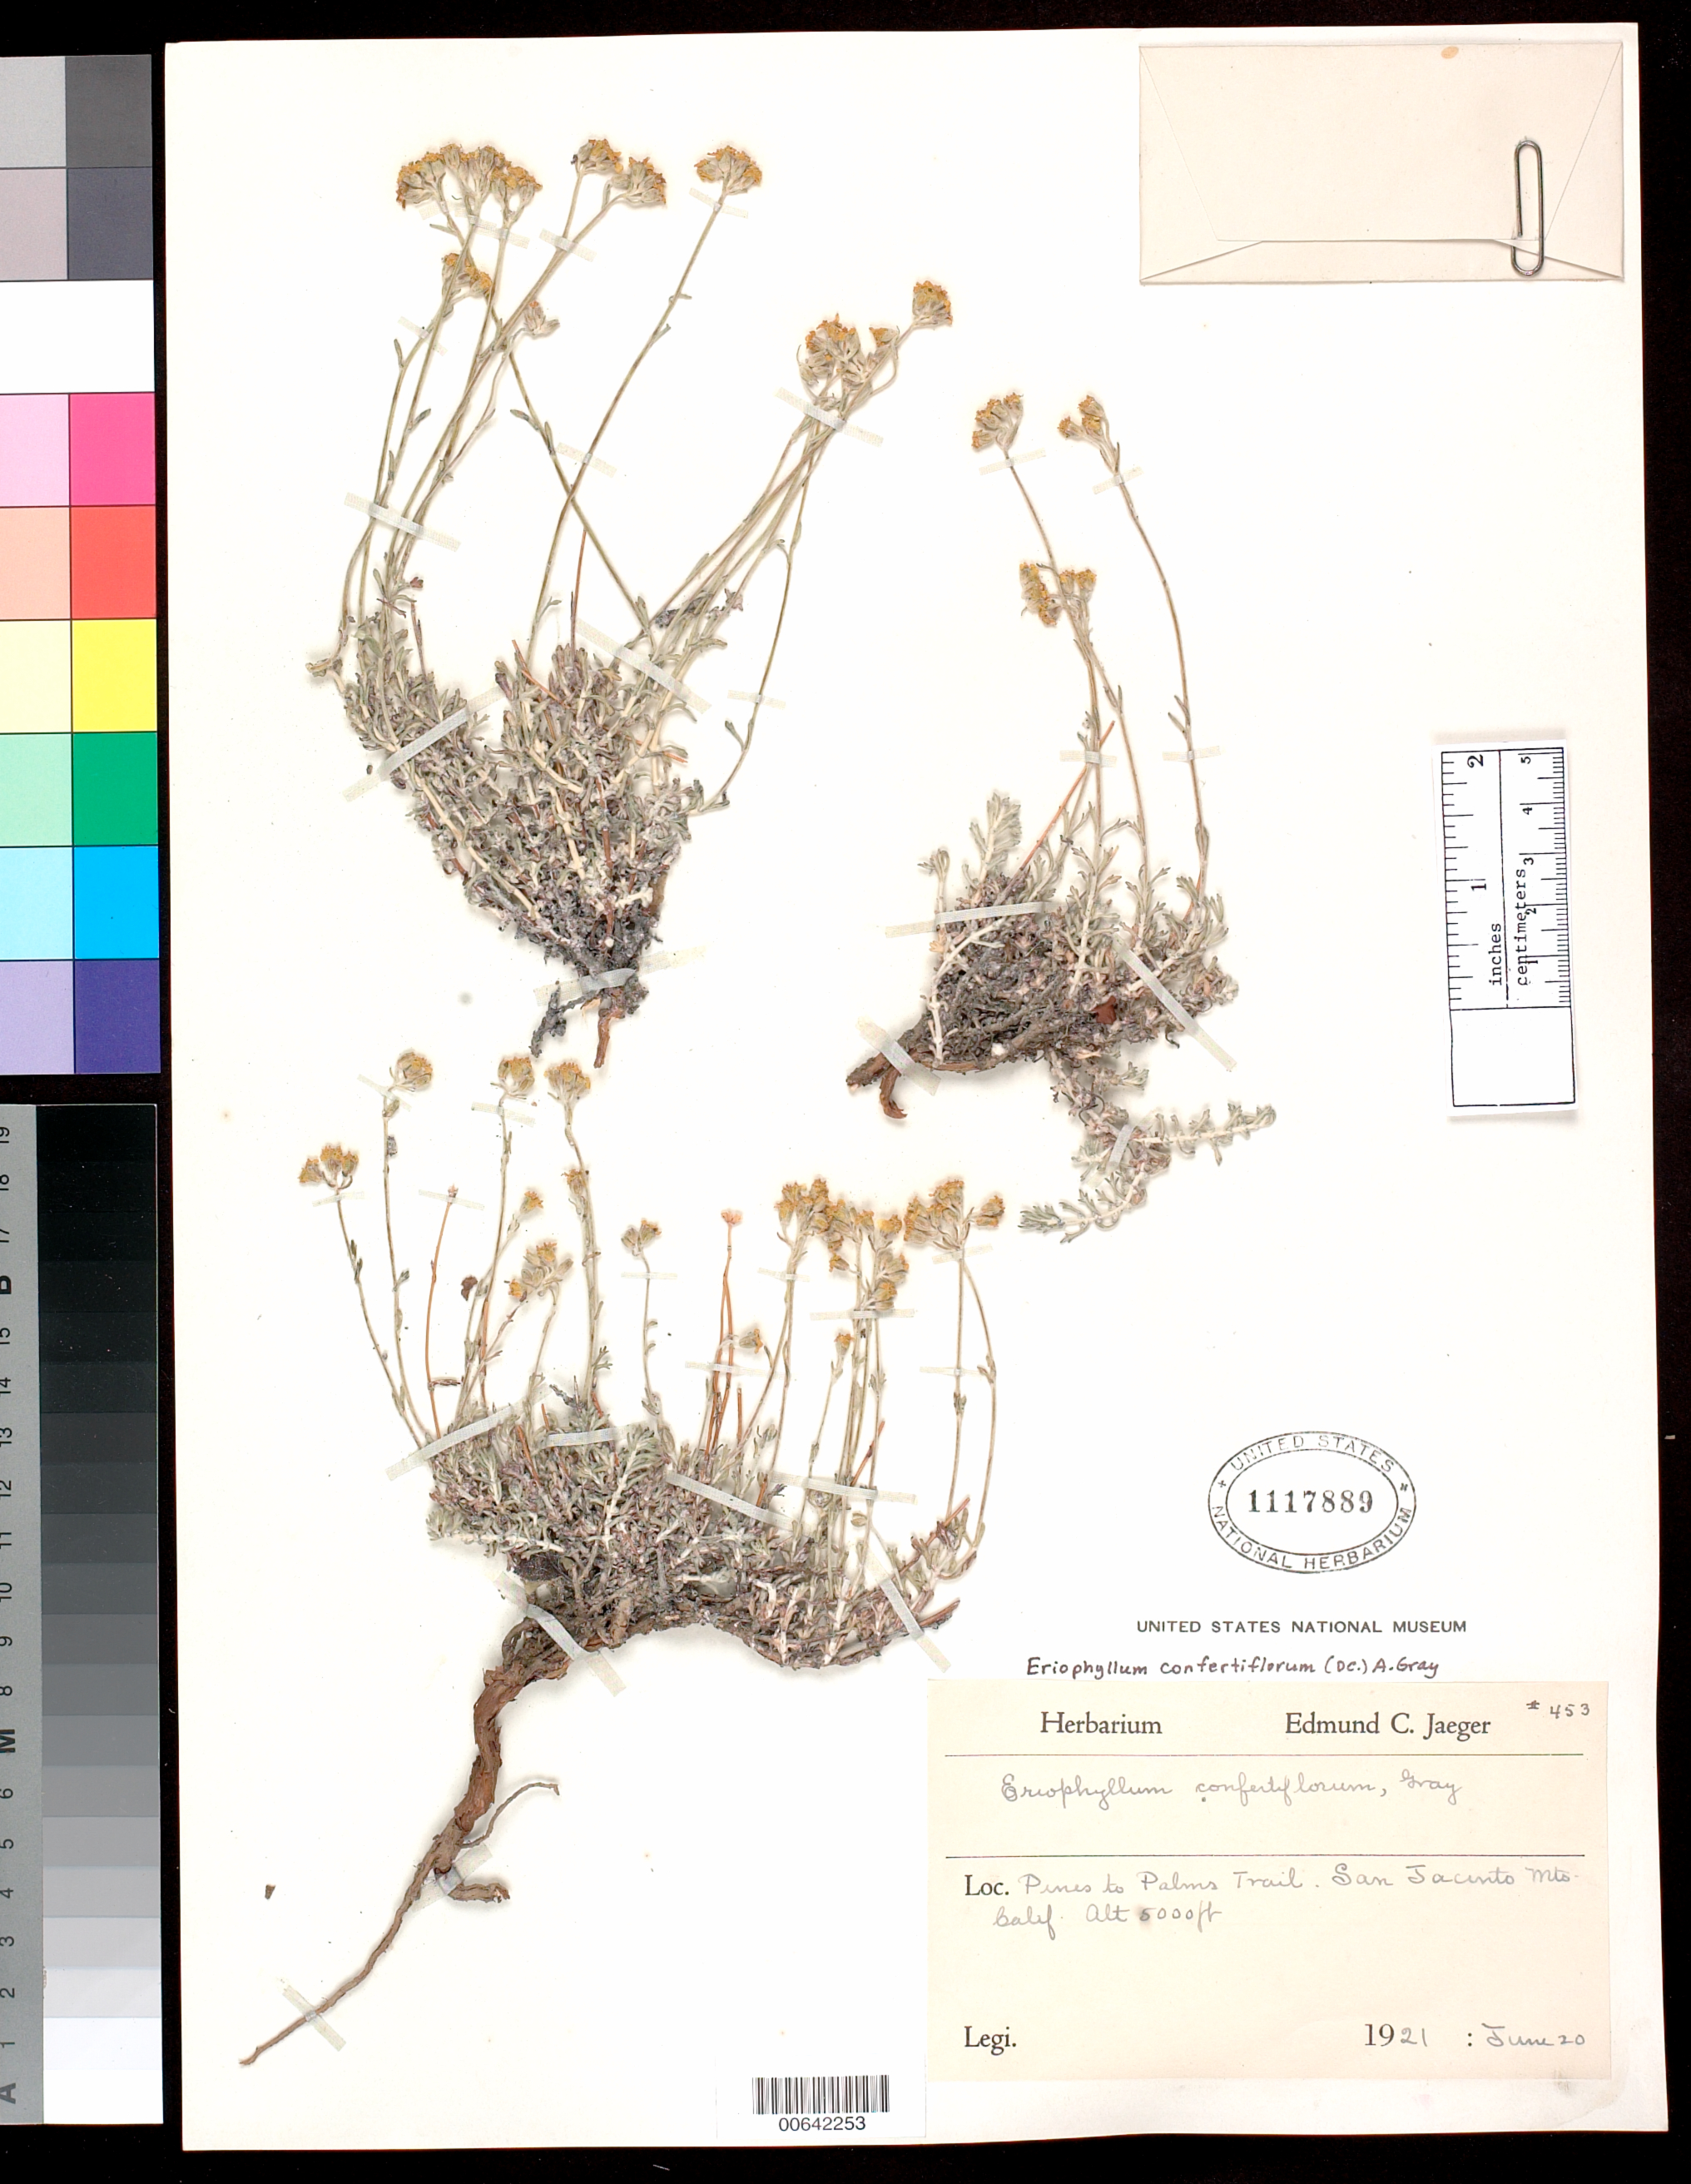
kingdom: Plantae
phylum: Tracheophyta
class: Magnoliopsida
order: Asterales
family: Asteraceae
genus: Eriophyllum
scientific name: Eriophyllum confertiflorum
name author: (DC.) A. Gray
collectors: E. Jaeger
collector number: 453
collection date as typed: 20 Jun 1921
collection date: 1921-06-20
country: United States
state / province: California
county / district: Riverside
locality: Pines to Palms Trail, San Jacinto Mts.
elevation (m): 1524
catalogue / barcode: US 1117889